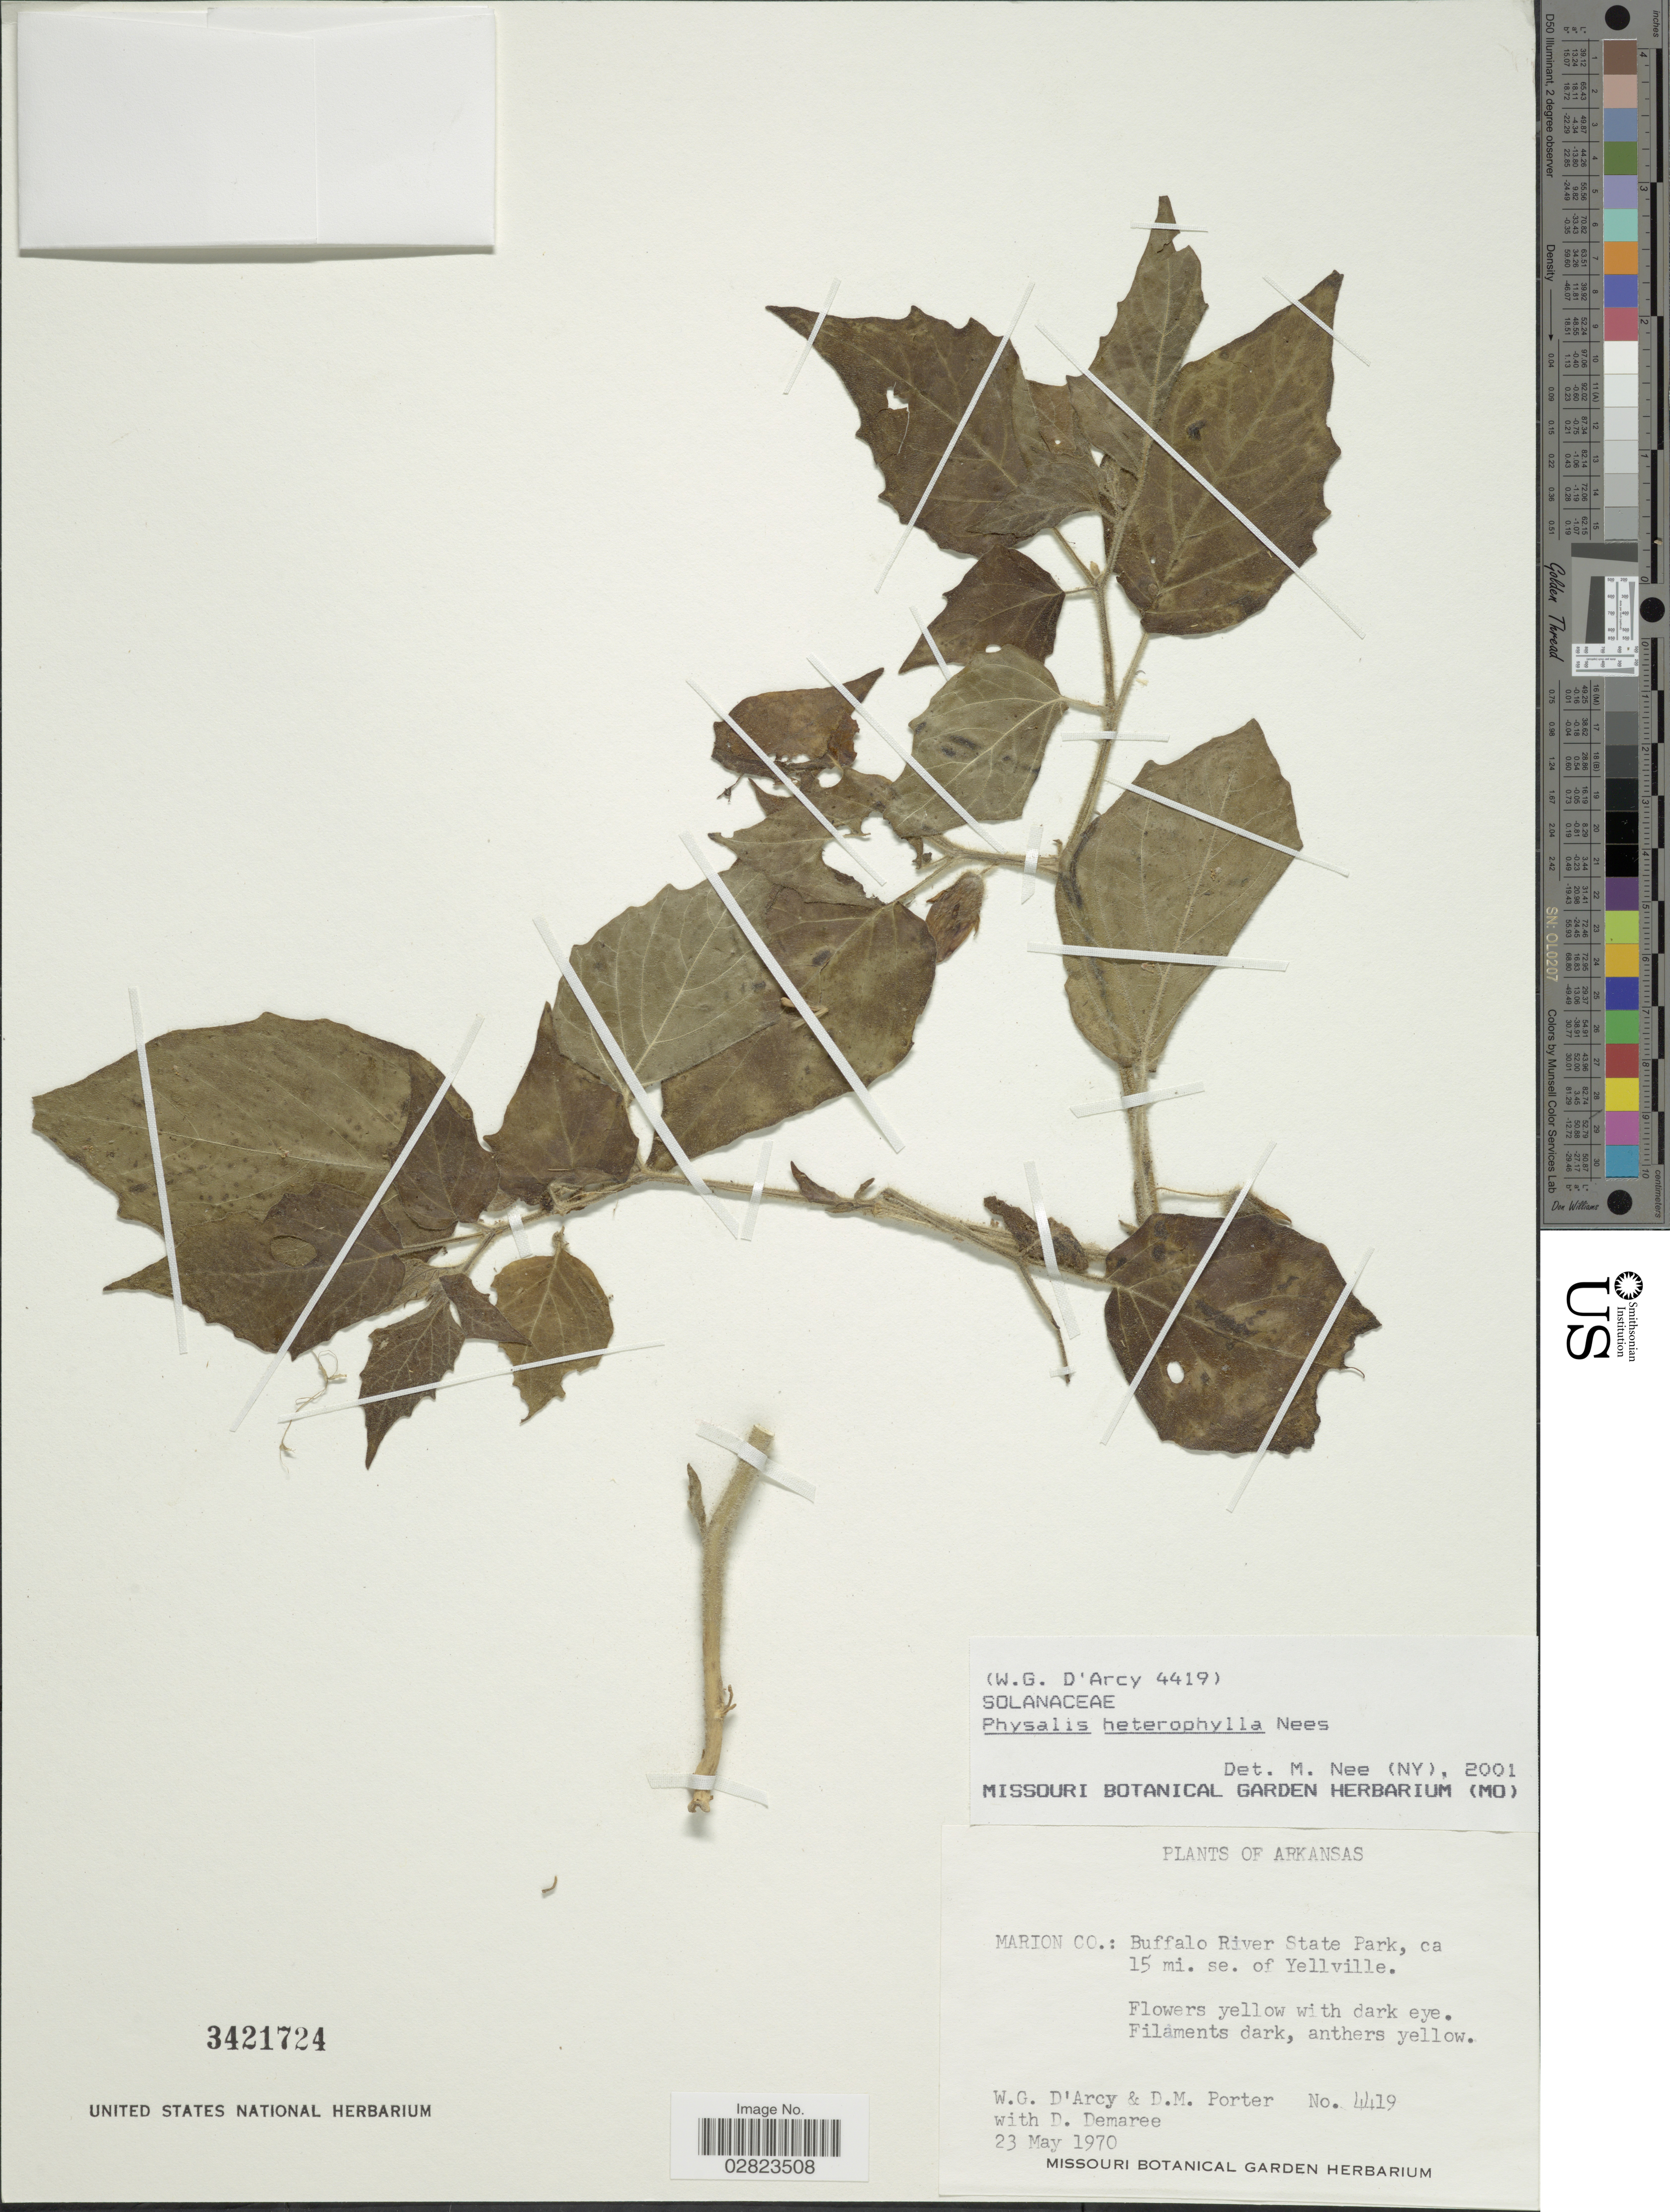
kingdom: Plantae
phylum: Tracheophyta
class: Magnoliopsida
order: Solanales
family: Solanaceae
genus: Physalis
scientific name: Physalis heterophylla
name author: Nees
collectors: W. G. D'Arcy, D. Porter & D. Demaree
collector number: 4419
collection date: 1970-05-23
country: United States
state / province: Arkansas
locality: Marion Co.: Buffalo River State Park, ca 15 mi. se. of Yellville.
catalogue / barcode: US 3421724